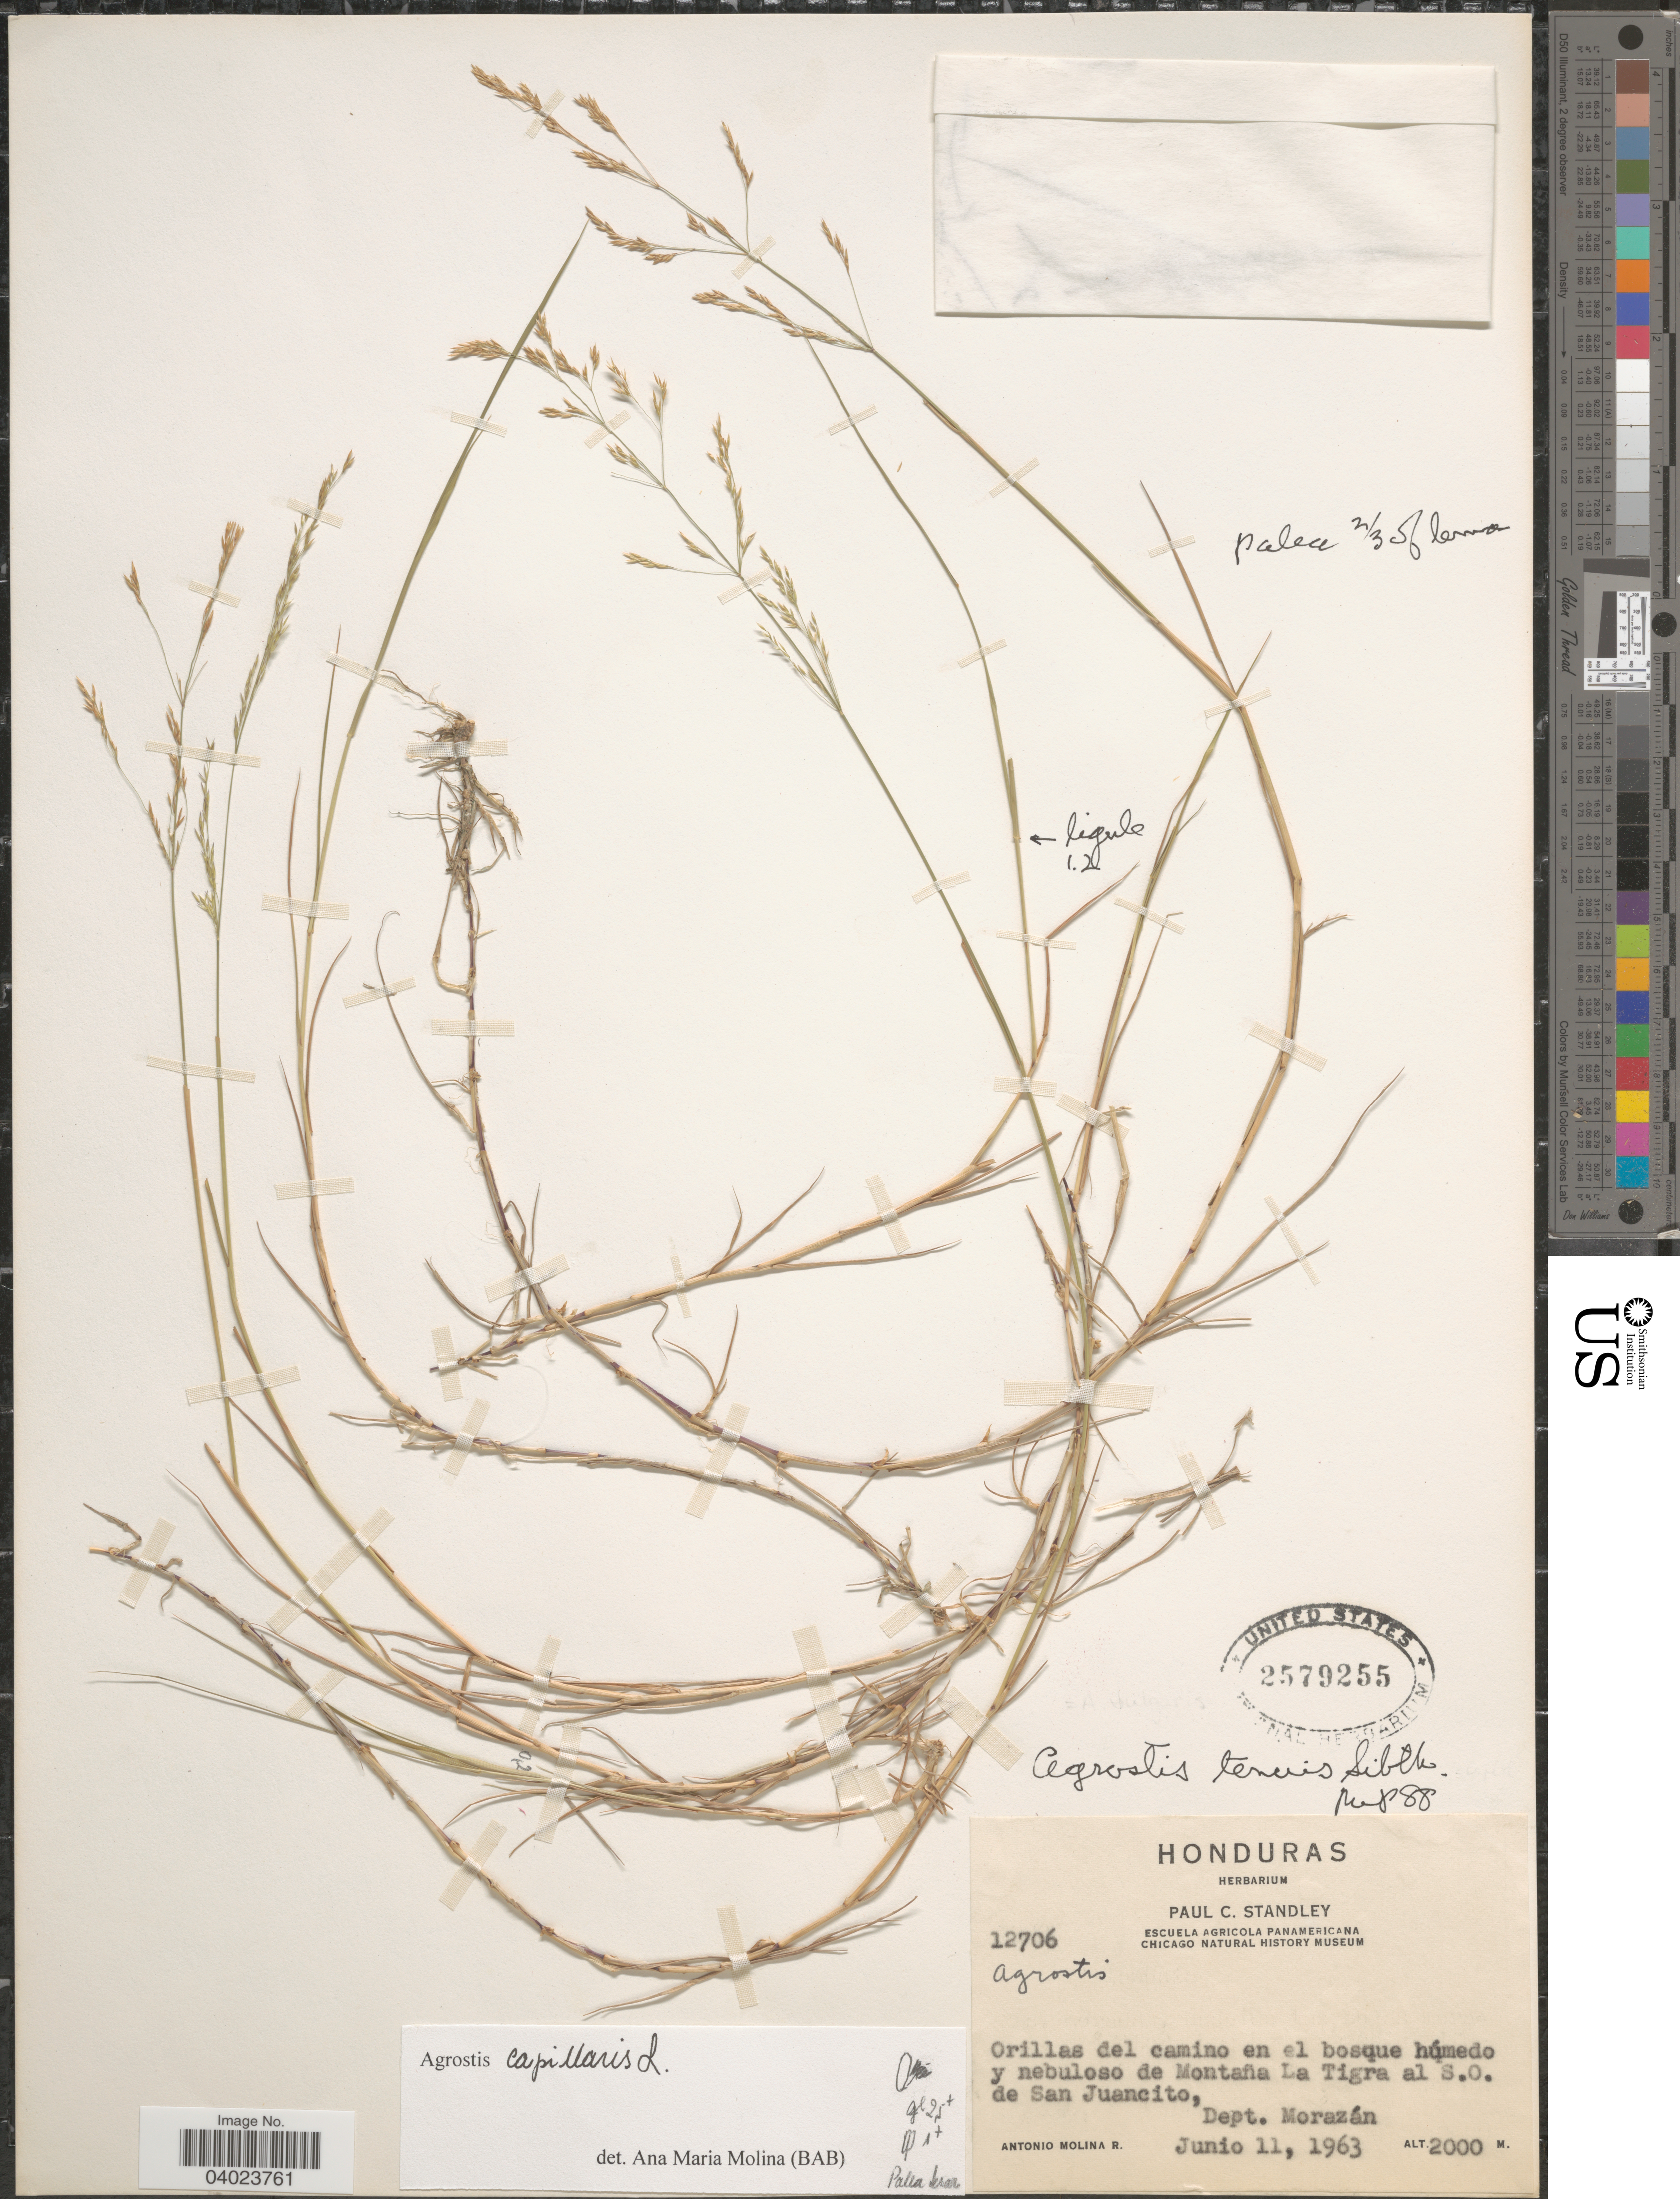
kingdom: Plantae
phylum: Tracheophyta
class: Liliopsida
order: Poales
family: Poaceae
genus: Agrostis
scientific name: Agrostis capillaris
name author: L.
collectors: A. Molina R.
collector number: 12706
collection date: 1963-06-11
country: Honduras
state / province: Fco. Morazán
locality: Orillas del camino en el bosque húmedo y nebuloso de Montaña La Tigra al S.O. de San Juancito, Dept. Morazán.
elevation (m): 2000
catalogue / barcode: US 2579255